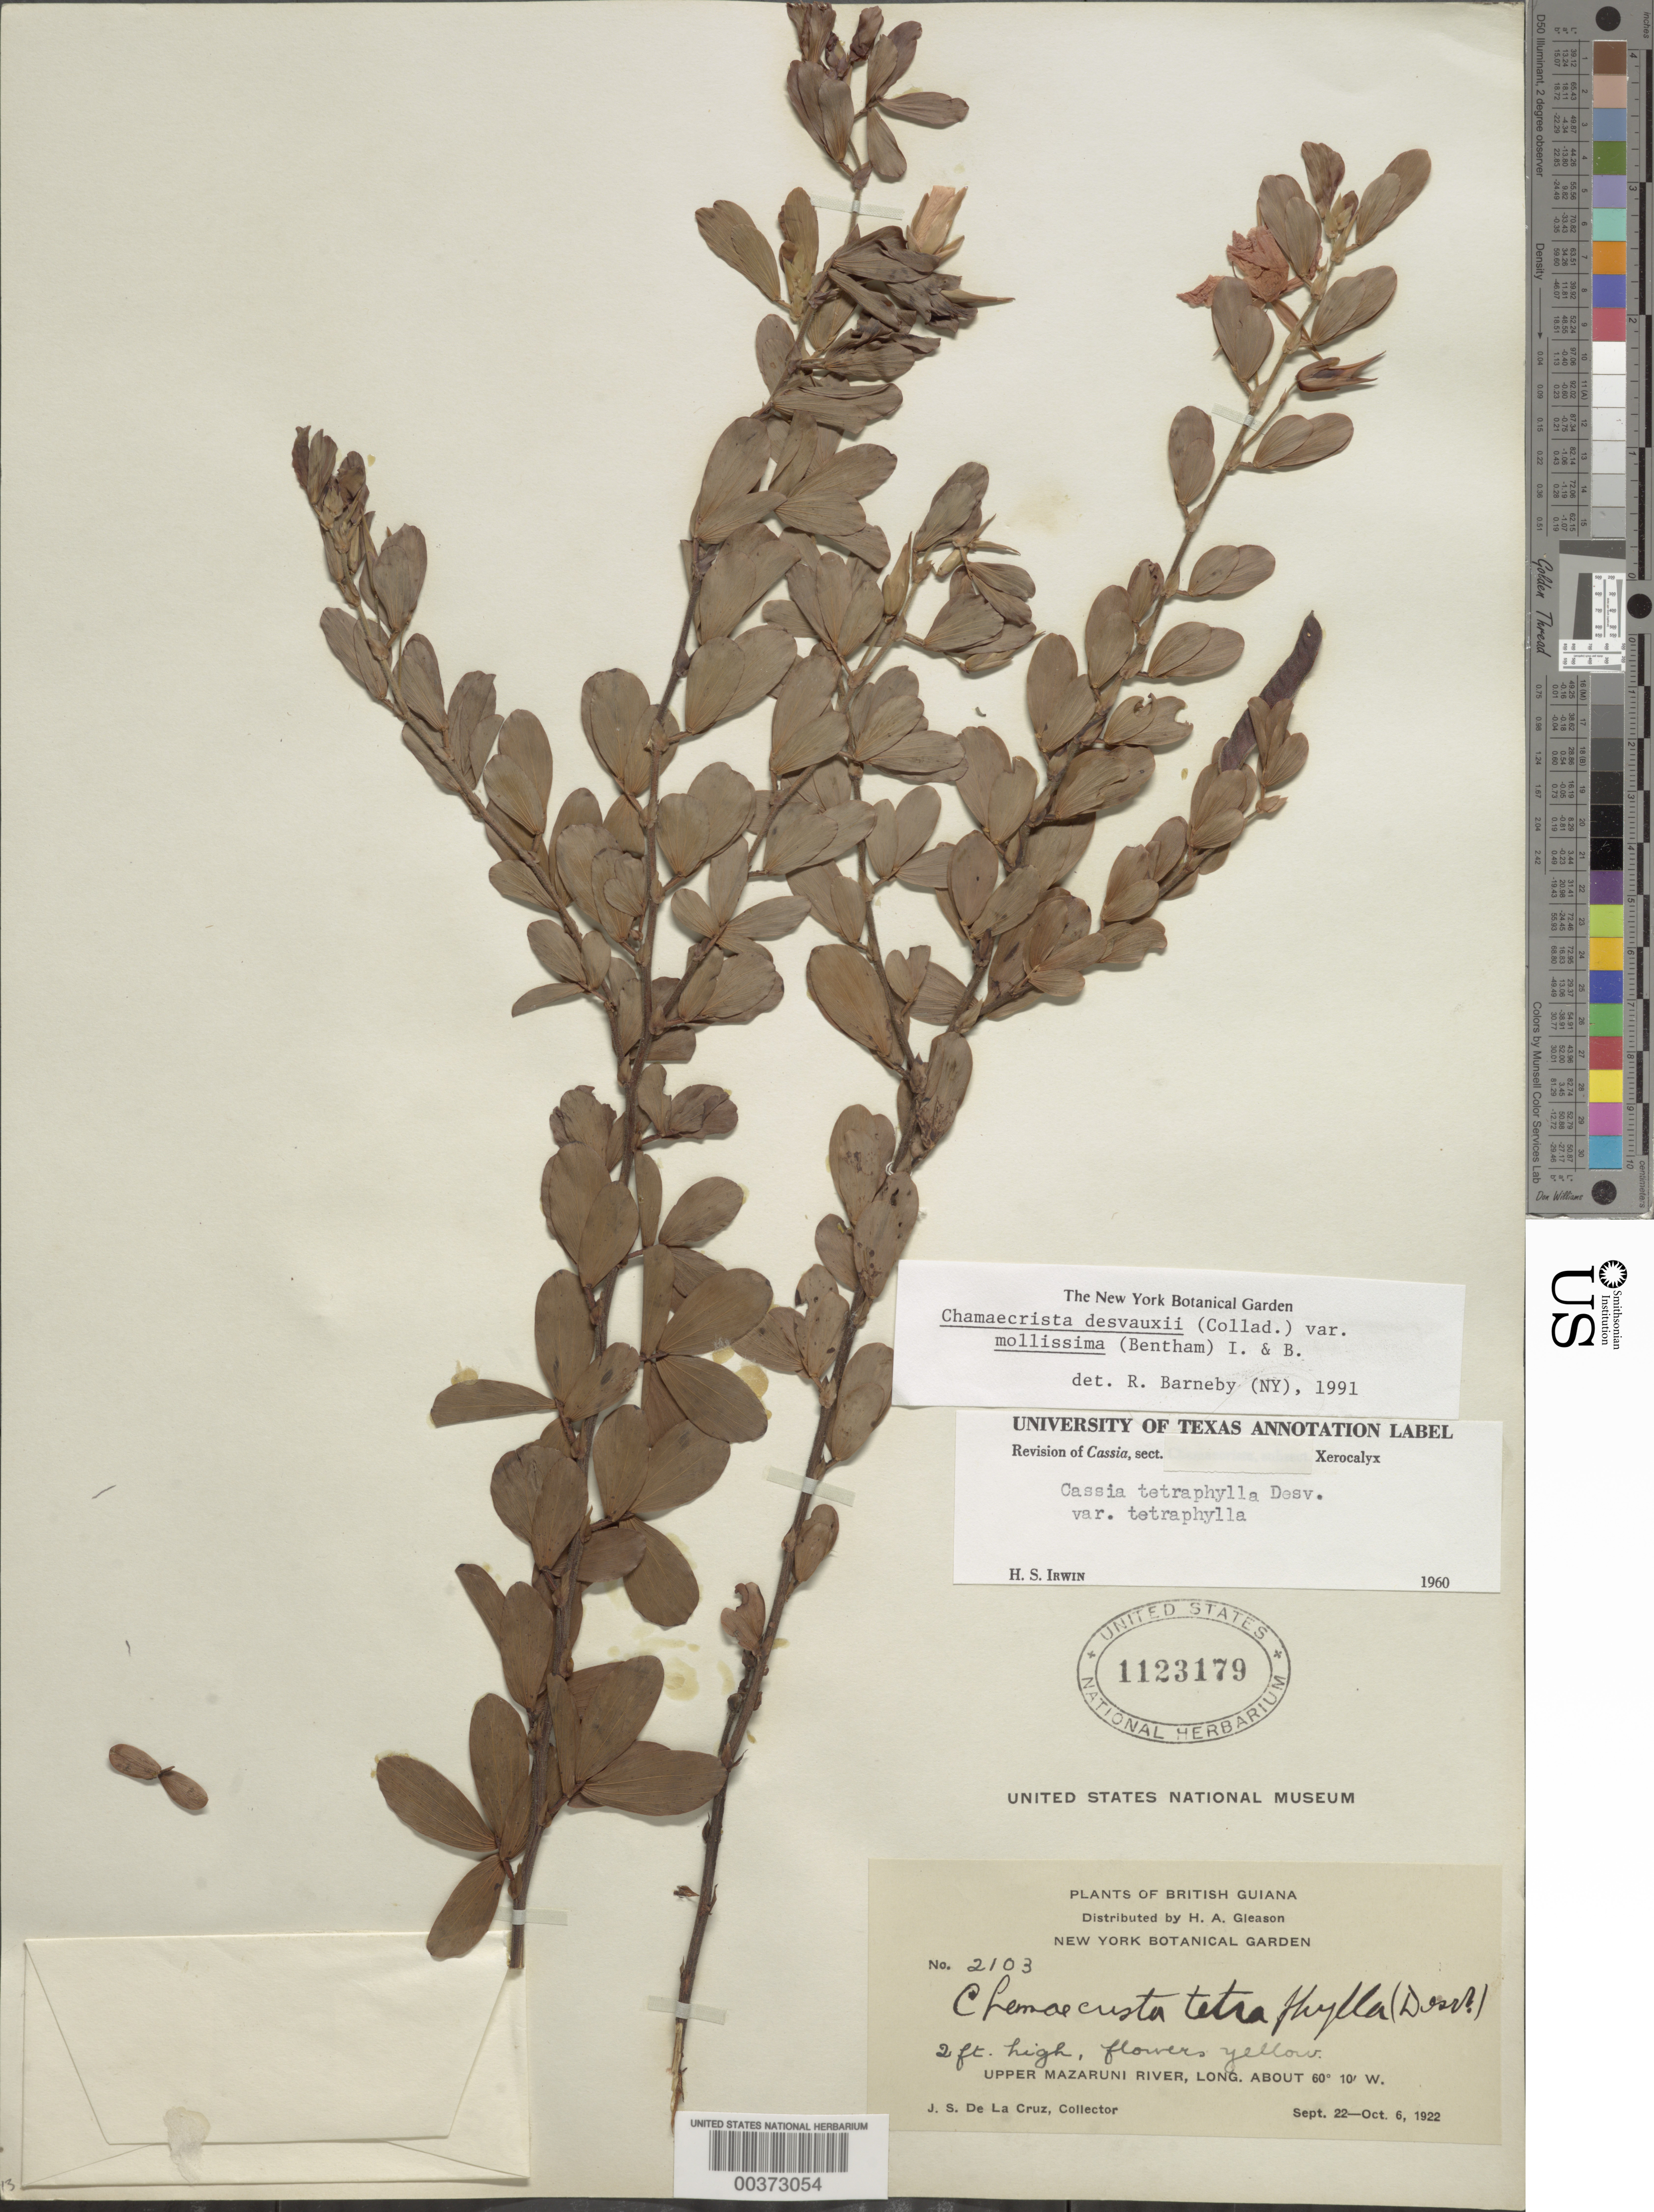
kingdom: Plantae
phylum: Tracheophyta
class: Magnoliopsida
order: Fabales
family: Fabaceae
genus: Chamaecrista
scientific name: Chamaecrista desvauxii var. mollissima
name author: (Benth.) H.S. Irwin & Barneby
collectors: J. S. de la Cruz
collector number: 2103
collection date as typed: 22 Sep 1922 to 06 Oct 1922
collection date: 1922-09-22/1922-10-06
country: Guyana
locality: Upper mazaruni river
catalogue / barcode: US 1123179